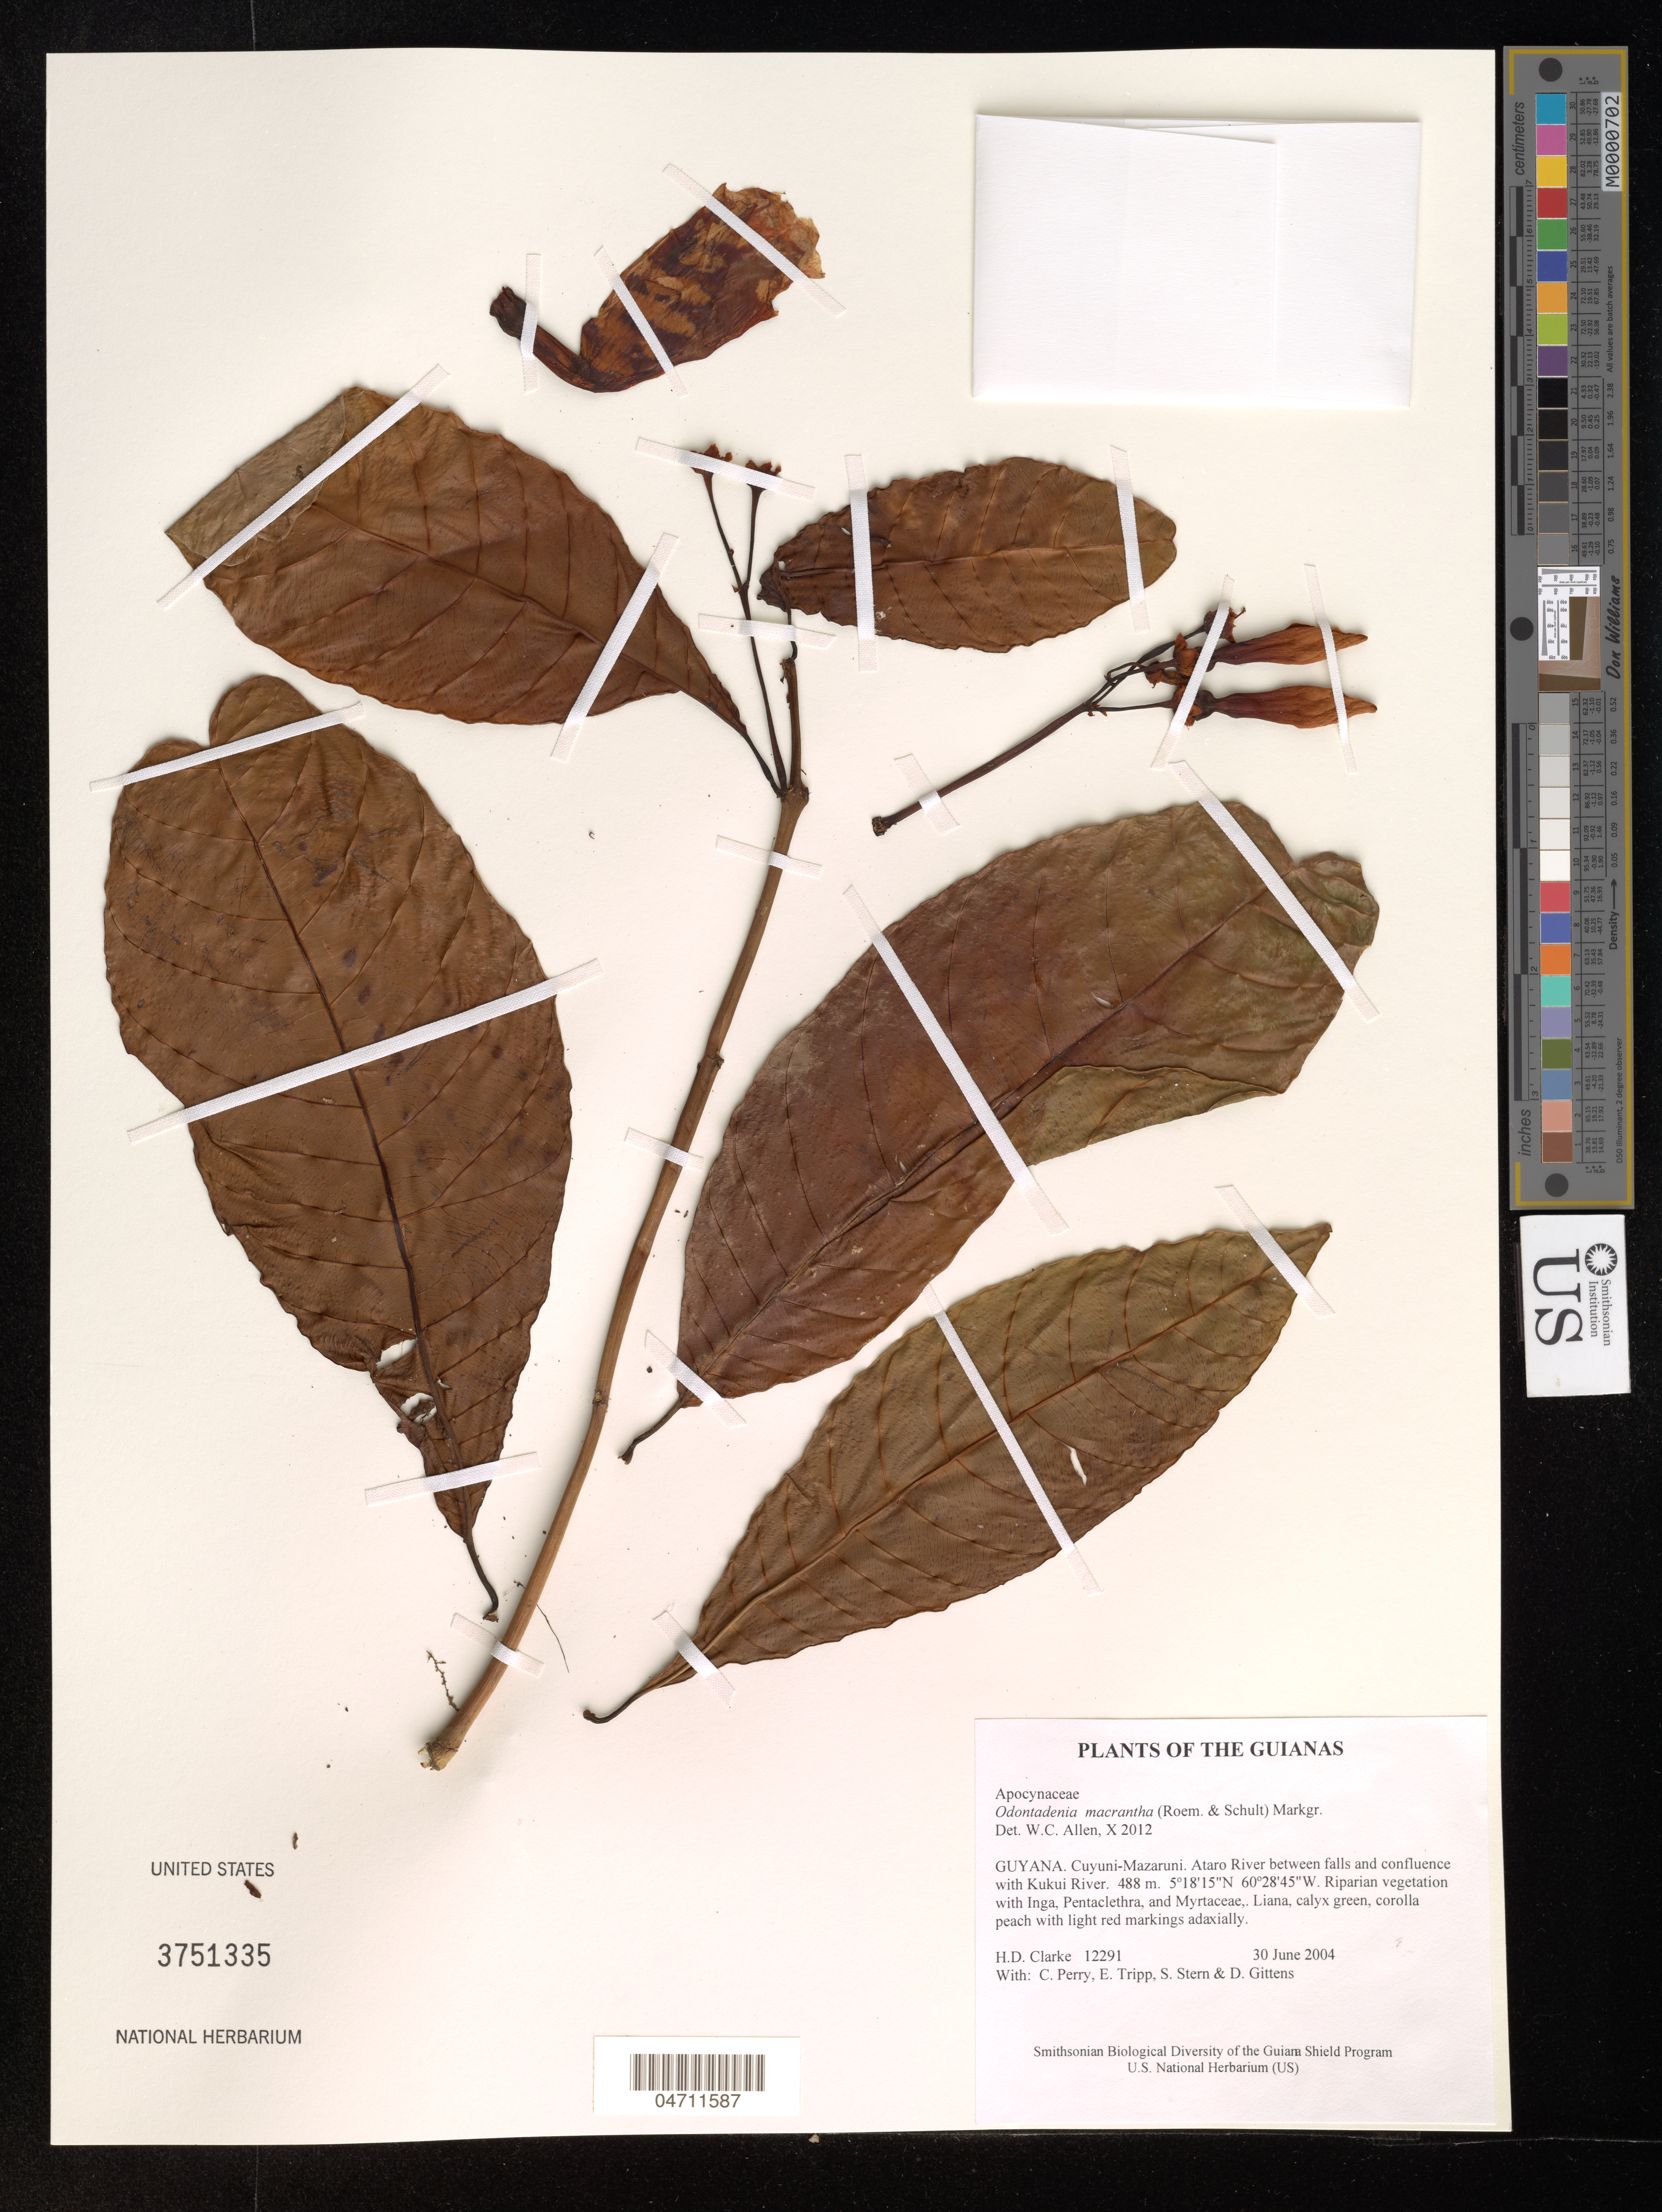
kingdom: Plantae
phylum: Tracheophyta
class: Magnoliopsida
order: Gentianales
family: Apocynaceae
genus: Odontadenia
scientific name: Odontadenia macrantha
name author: (Roem. & Schult.) Markgr.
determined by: Allen, W. C.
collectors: H. D. Clarke, C. Perry, E. Tripp, S. R. Stern & D. Gittens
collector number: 12291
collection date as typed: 30 June 2004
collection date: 2004-06-30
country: Guyana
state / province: Cuyuni-Mazaruni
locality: Ataro River between falls and confluence with Kukui River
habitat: Riparian vegetation with Inga, Pentaclethra, and Myrtaceae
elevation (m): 488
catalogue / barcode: US 3751335